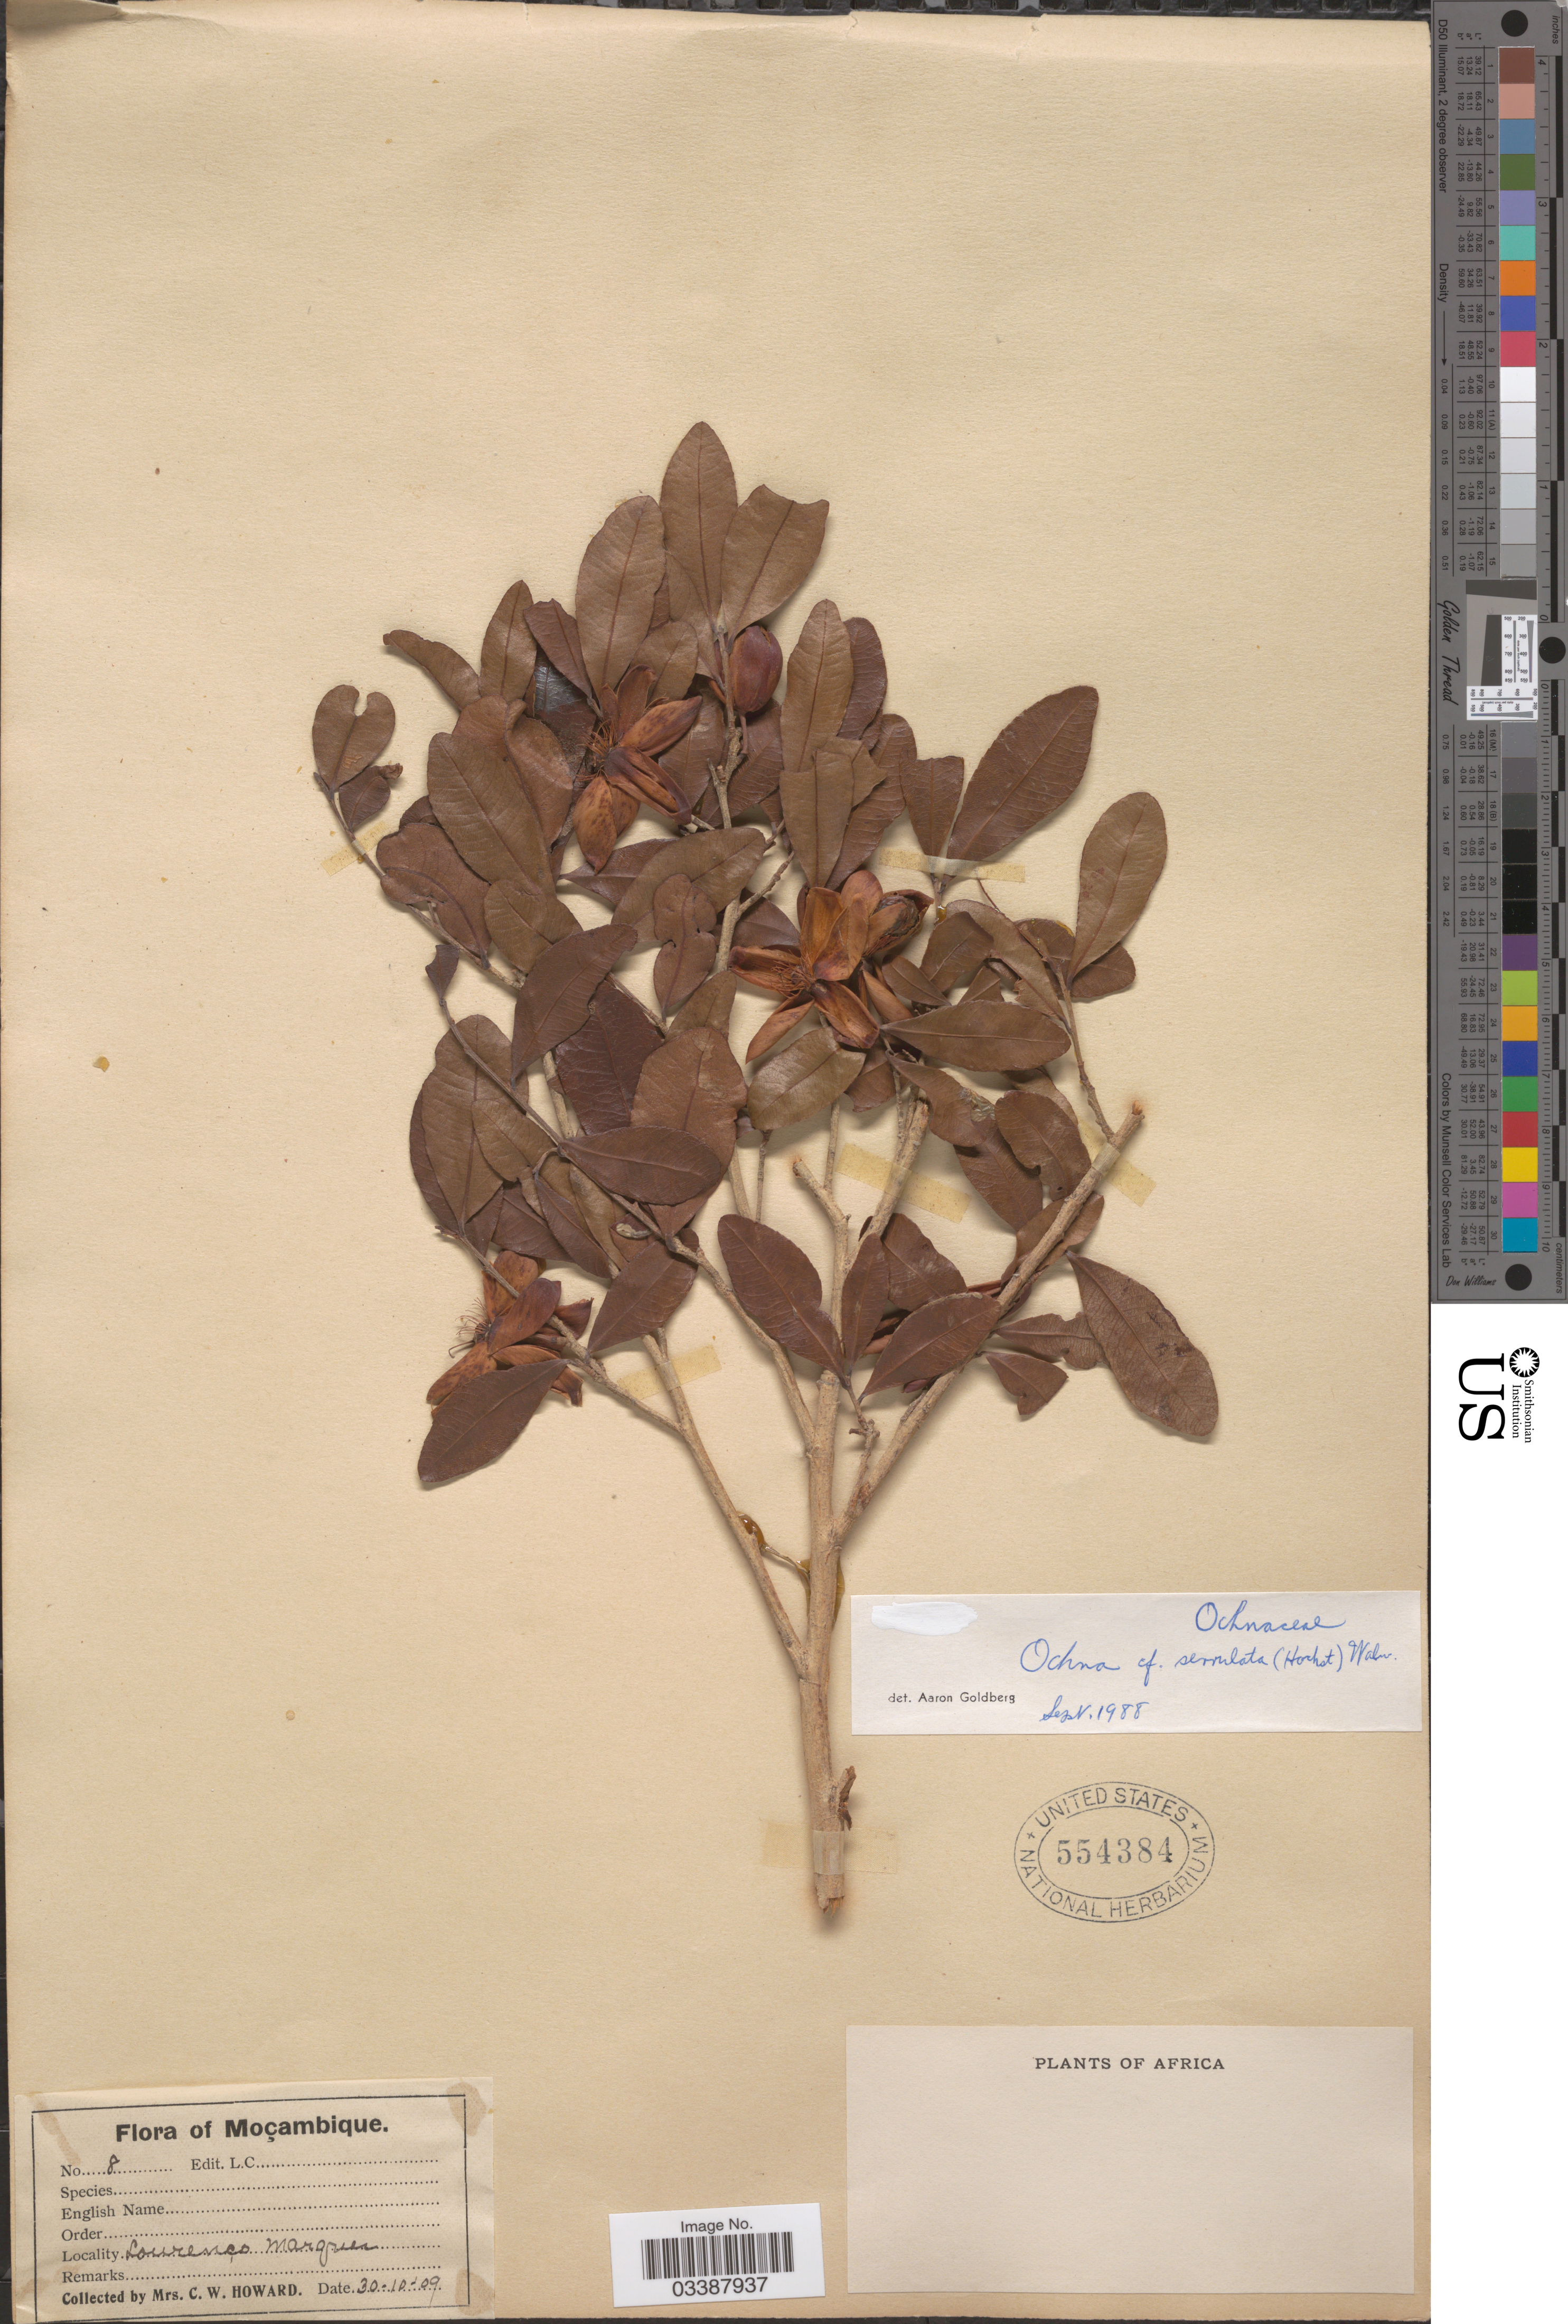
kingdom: Plantae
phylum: Tracheophyta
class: Magnoliopsida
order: Malpighiales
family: Ochnaceae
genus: Ochna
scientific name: Ochna serrulata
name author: (Hochst.) Walp.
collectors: C. W. Howard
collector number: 8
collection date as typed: Transcribed d/m/y: 30/10/9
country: Mozambique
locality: Lourenco Marques.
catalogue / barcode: US 554384